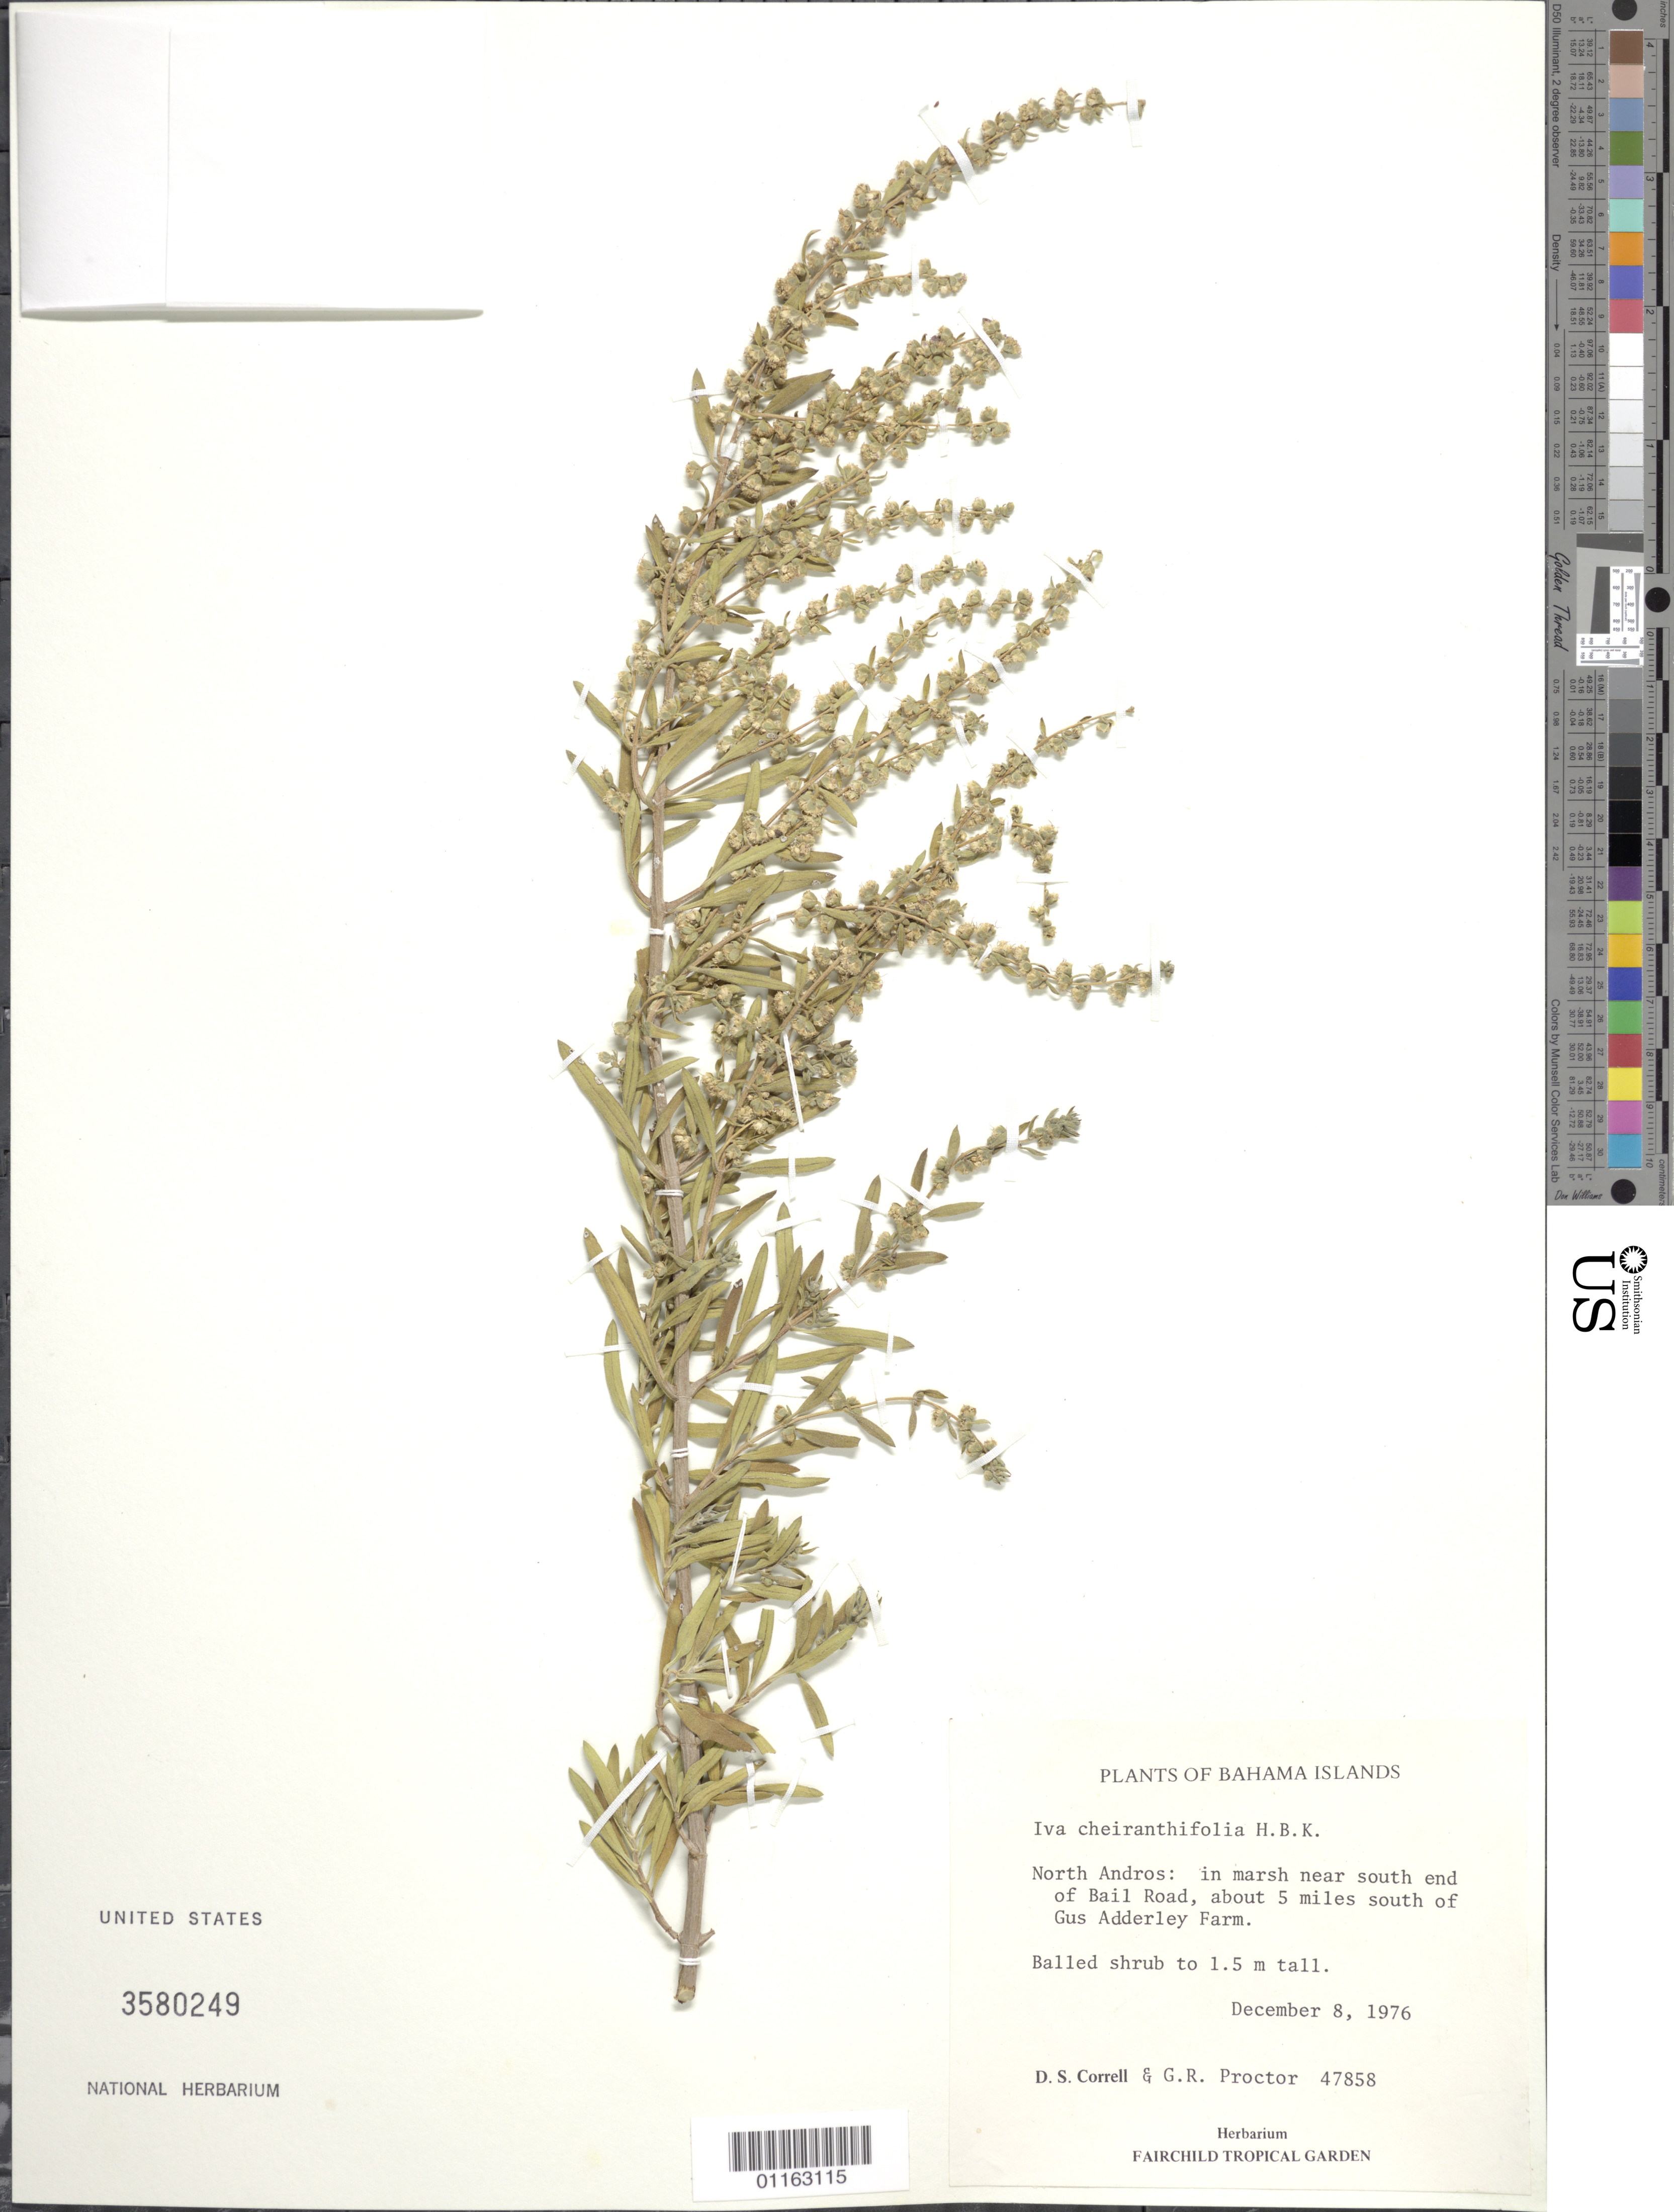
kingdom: Plantae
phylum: Tracheophyta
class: Magnoliopsida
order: Asterales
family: Asteraceae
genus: Iva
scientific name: Iva cheiranthifolia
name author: Kunth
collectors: D. S. Correll & G. R. Proctor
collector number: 47858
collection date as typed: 08 Dec 1976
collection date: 1976-12-08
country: Bahamas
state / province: North Andros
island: Andros I.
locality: in marsh near south end of Bail Road, about 5 miles south of Gus Adderly Farm.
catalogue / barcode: US 3580249